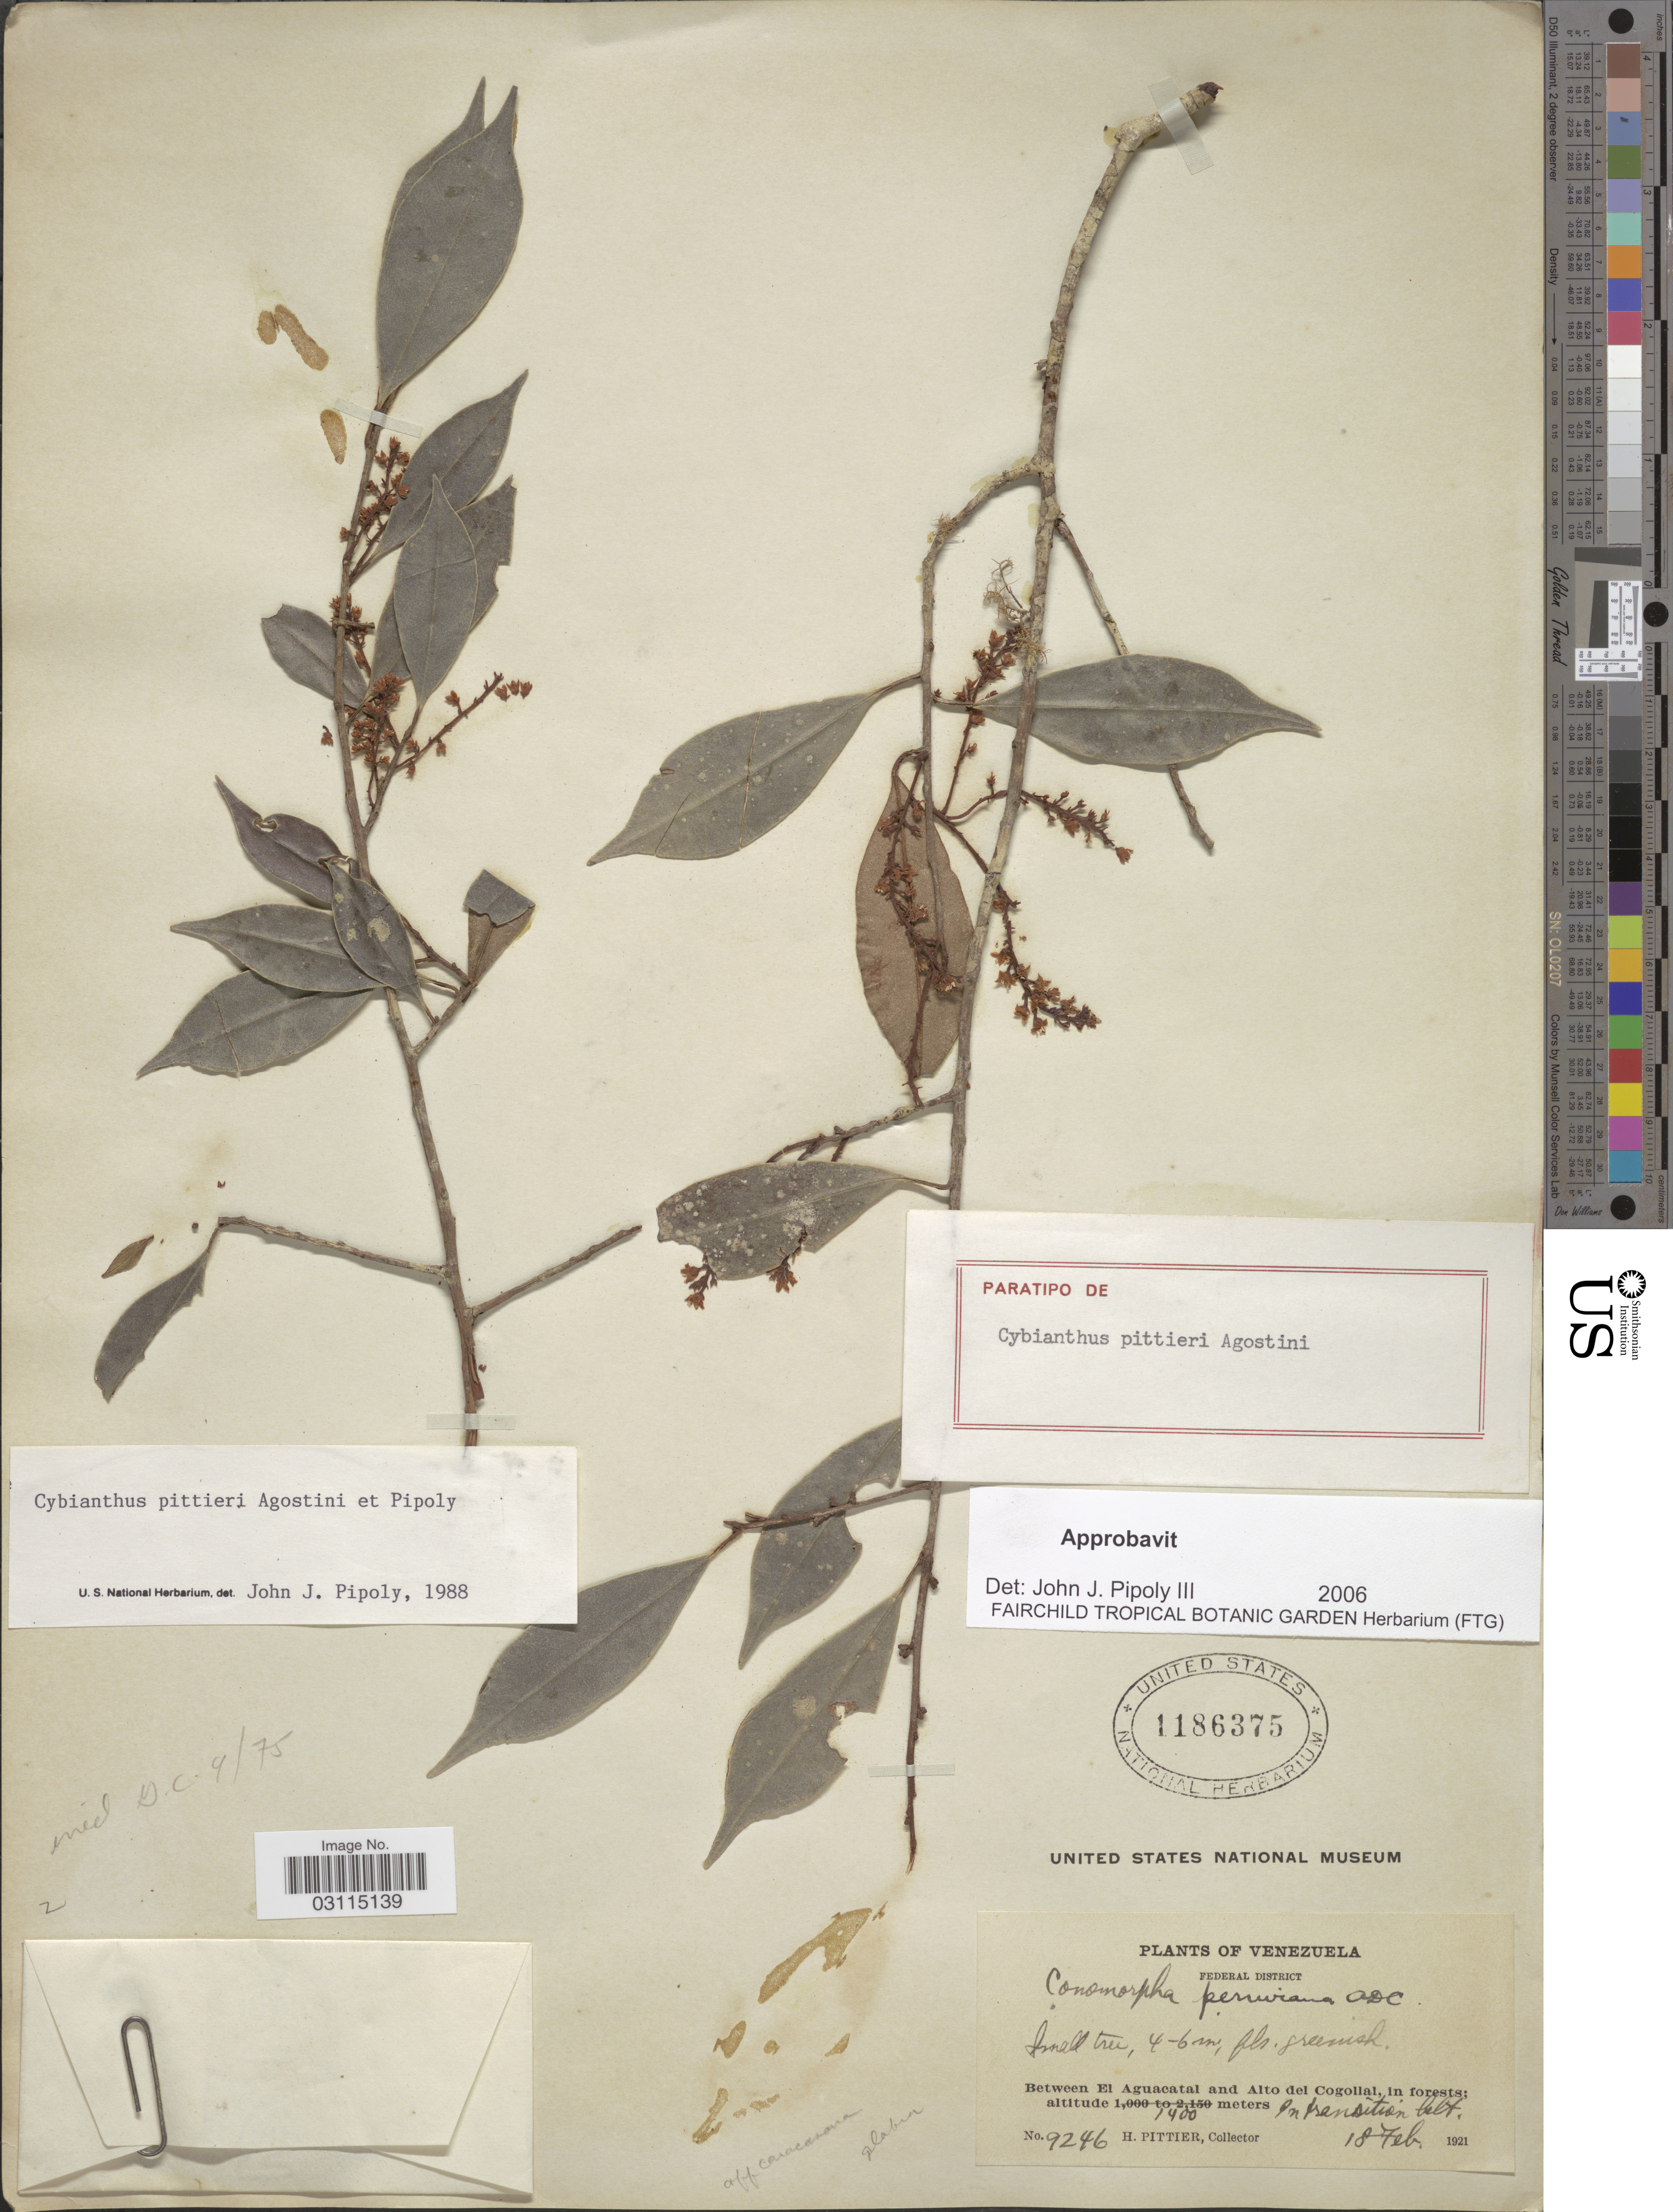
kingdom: Plantae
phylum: Tracheophyta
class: Magnoliopsida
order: Ericales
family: Primulaceae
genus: Cybianthus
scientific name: Cybianthus pittieri G. Agostini & Pipoly, ined.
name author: G. Agostini & Pipoly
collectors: H. F. Pittier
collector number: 9246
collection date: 1921-02-18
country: Venezuela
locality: Federal District, Between El Aguacatal and Alto del Cogollal, in forests.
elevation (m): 1400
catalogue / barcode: US 1186375